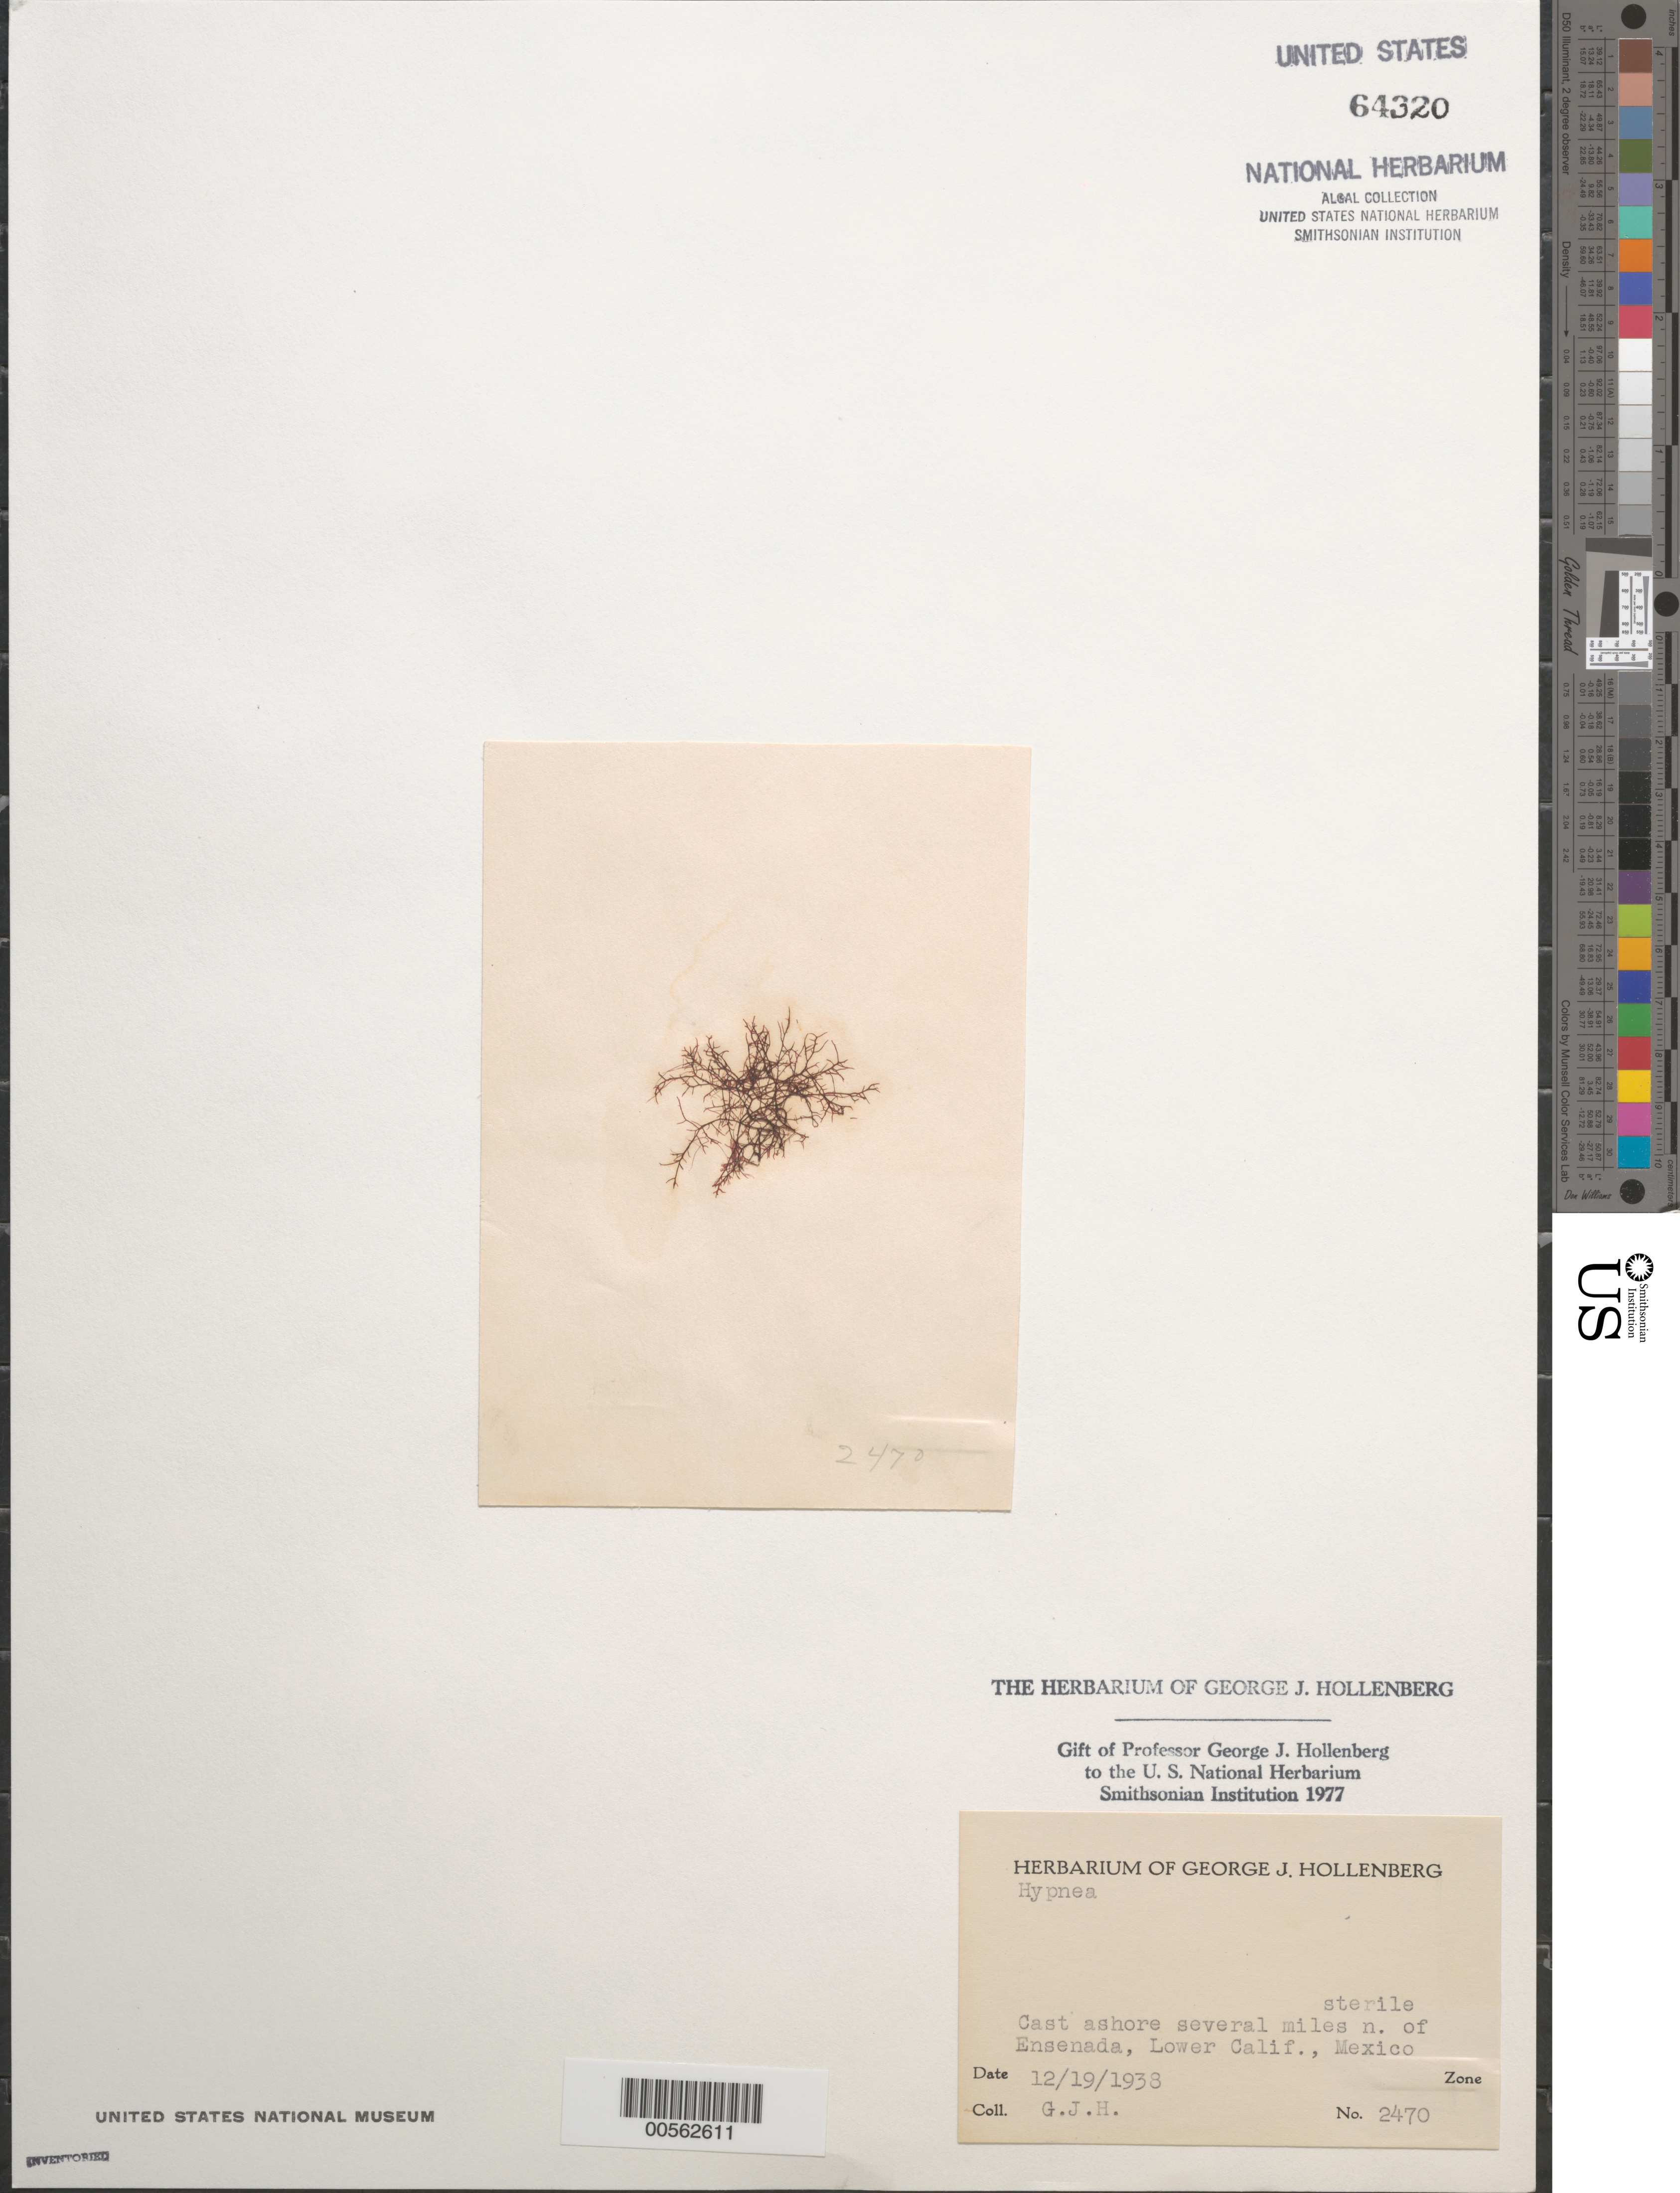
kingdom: Plantae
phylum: Rhodophyta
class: Florideophyceae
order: Gigartinales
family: Cystocloniaceae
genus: Hypnea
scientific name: Hypnea sp.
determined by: Hollenberg, George J.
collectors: G. Hollenberg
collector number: GJH 2470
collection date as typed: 19 Dec 1938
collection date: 1938-12-19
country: Mexico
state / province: Baja California Norte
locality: North of Ensenada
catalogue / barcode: US 64320